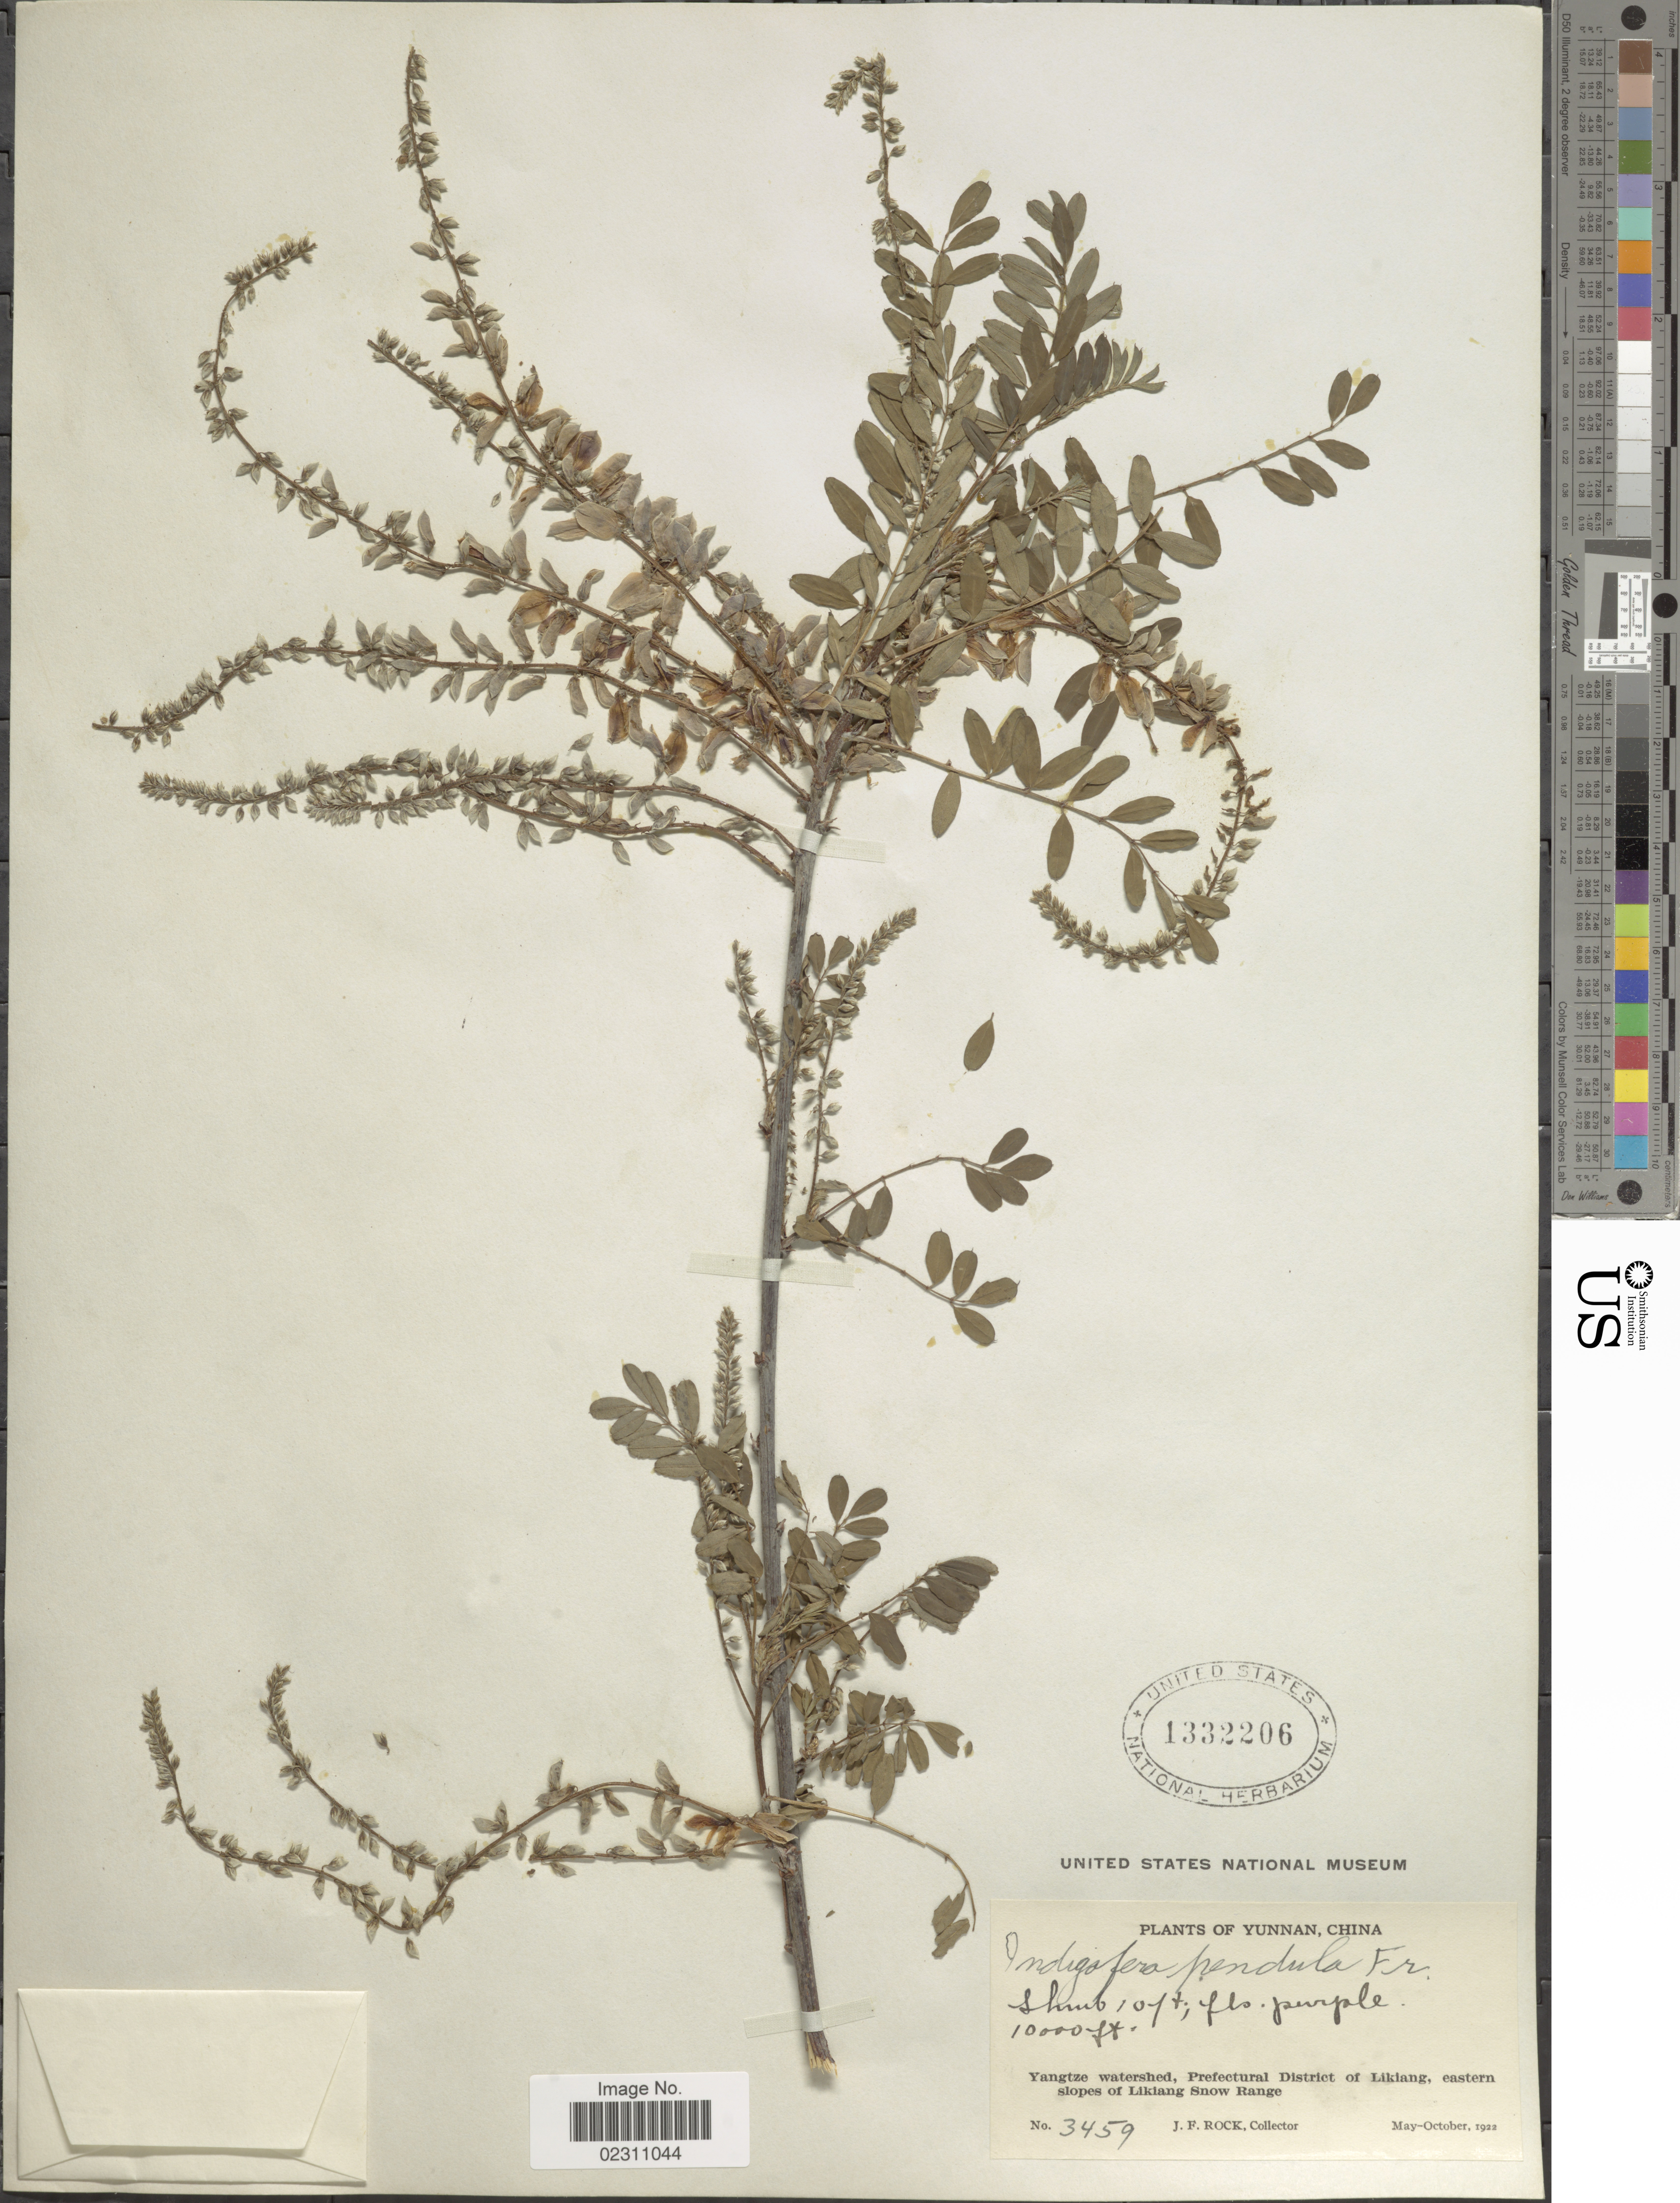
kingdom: Plantae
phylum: Tracheophyta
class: Magnoliopsida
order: Fabales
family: Fabaceae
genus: Indigofera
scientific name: Indigofera pendula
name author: Franch.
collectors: J. Rock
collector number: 3459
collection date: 1922-05/1922-10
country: China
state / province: Yunnan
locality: Yangtze watershed, Prefectural District of Likiang, eastern slopes of Likiang Snow Range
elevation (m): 3048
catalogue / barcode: US 1332206